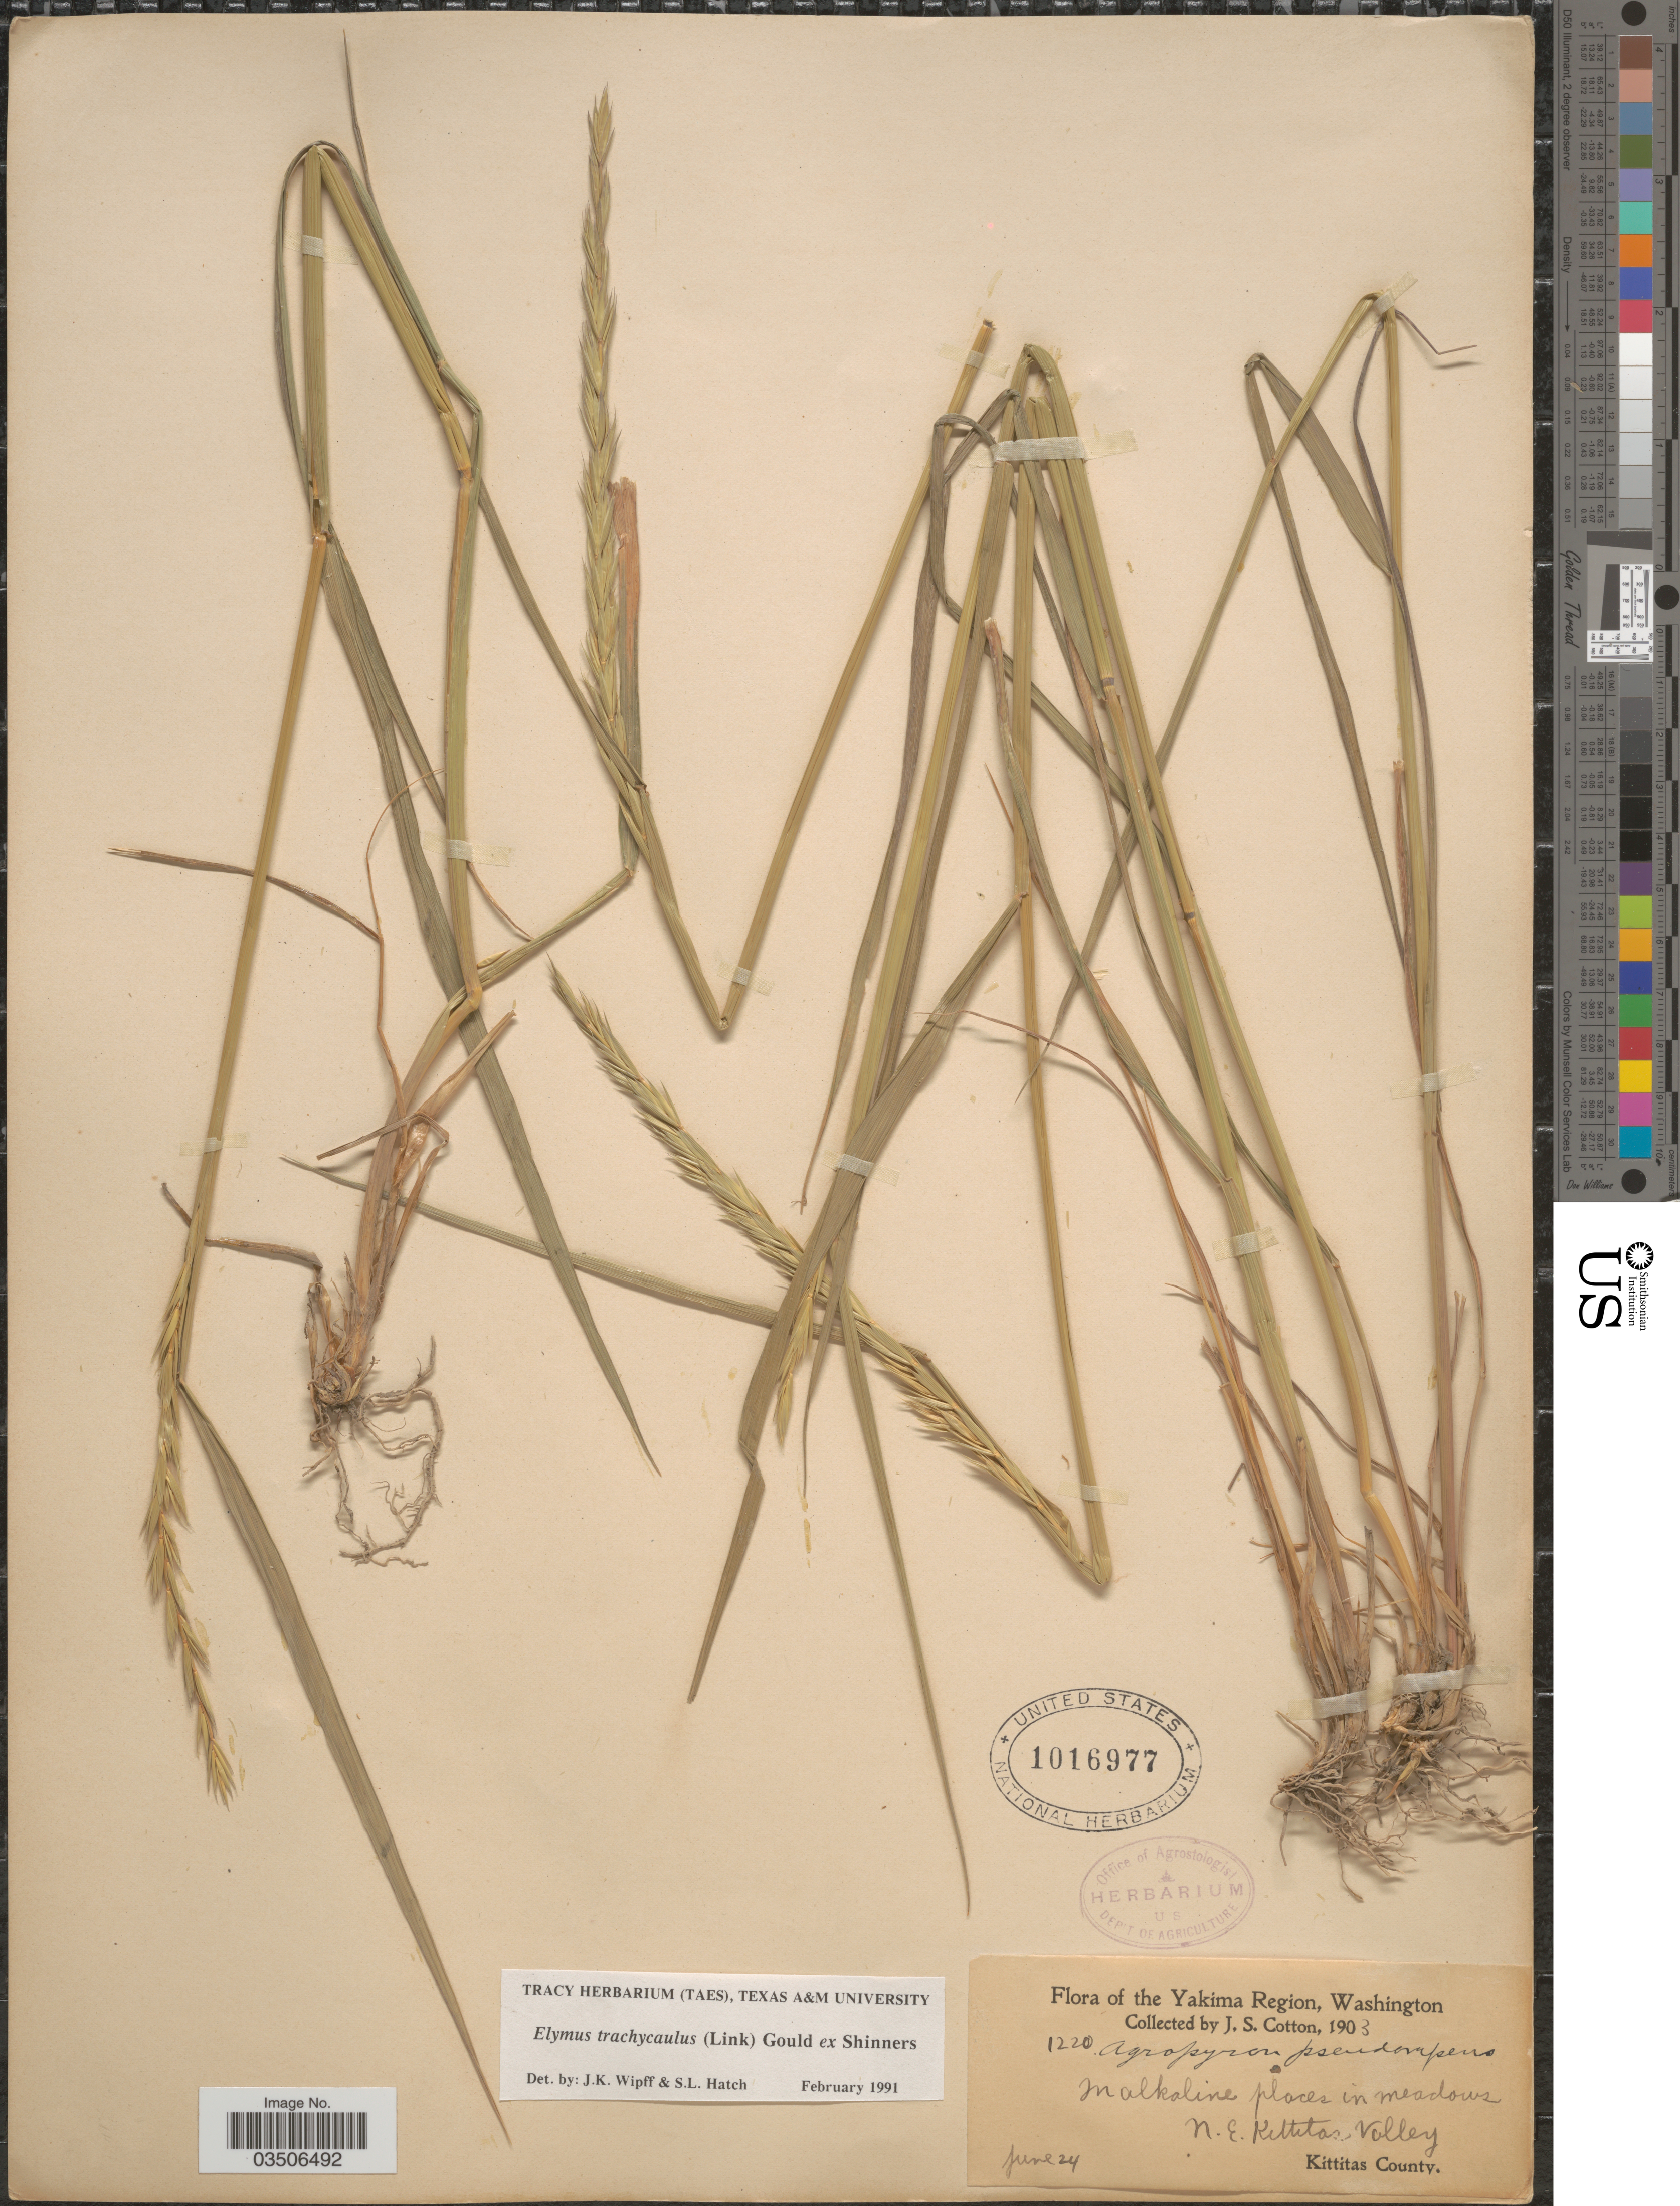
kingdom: Plantae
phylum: Tracheophyta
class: Liliopsida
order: Poales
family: Poaceae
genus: Elymus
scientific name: Elymus trachycaulus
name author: (Link) Gould ex Shinners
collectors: J. S. Cotton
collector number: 1220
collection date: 1903-06-24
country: United States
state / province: Washington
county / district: Kittitas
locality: The Yakima Region. In alkaline places in meadows. N.E. Kittitas Valley. Kittitas County.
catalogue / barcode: US 1016977